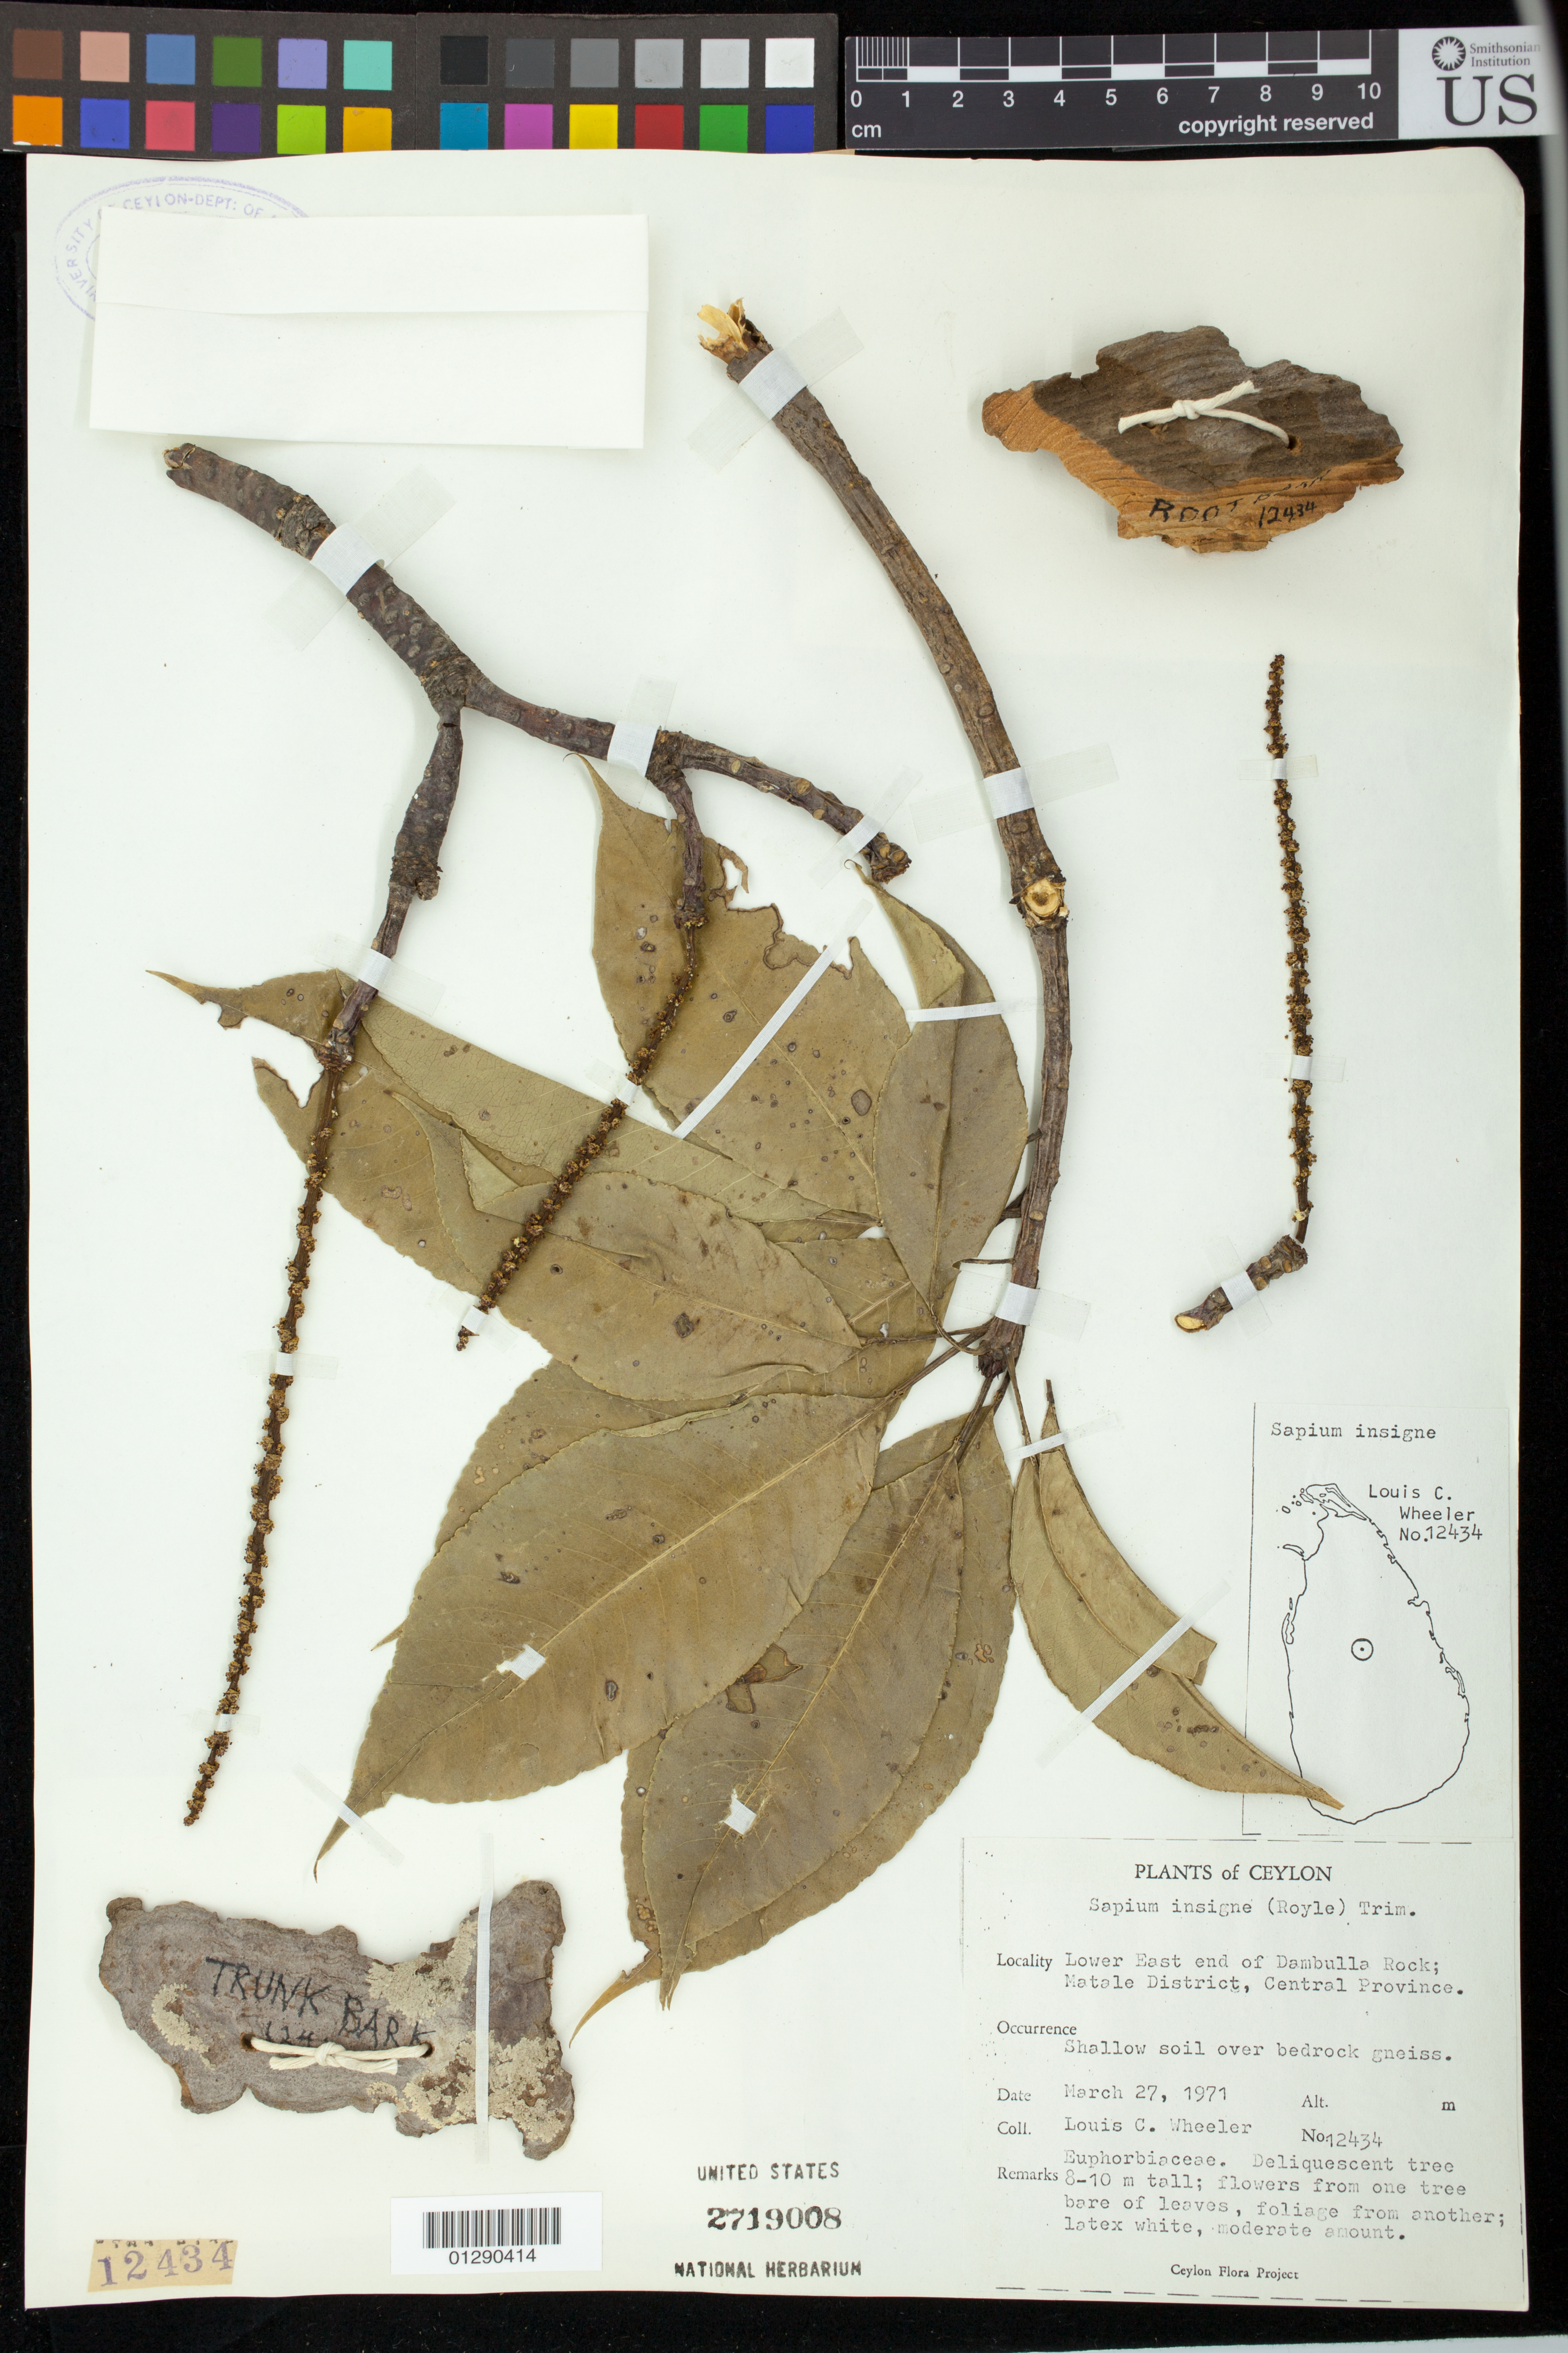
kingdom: Plantae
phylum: Tracheophyta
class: Magnoliopsida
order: Malpighiales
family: Euphorbiaceae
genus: Sapium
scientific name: Sapium insigne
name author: (Royle) Benth. & Hook. f.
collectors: L. C. Wheeler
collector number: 12434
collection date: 1971-03-27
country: Sri Lanka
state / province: Central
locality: Lower East end of Dambulla Rock; Matale District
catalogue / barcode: US 2719008